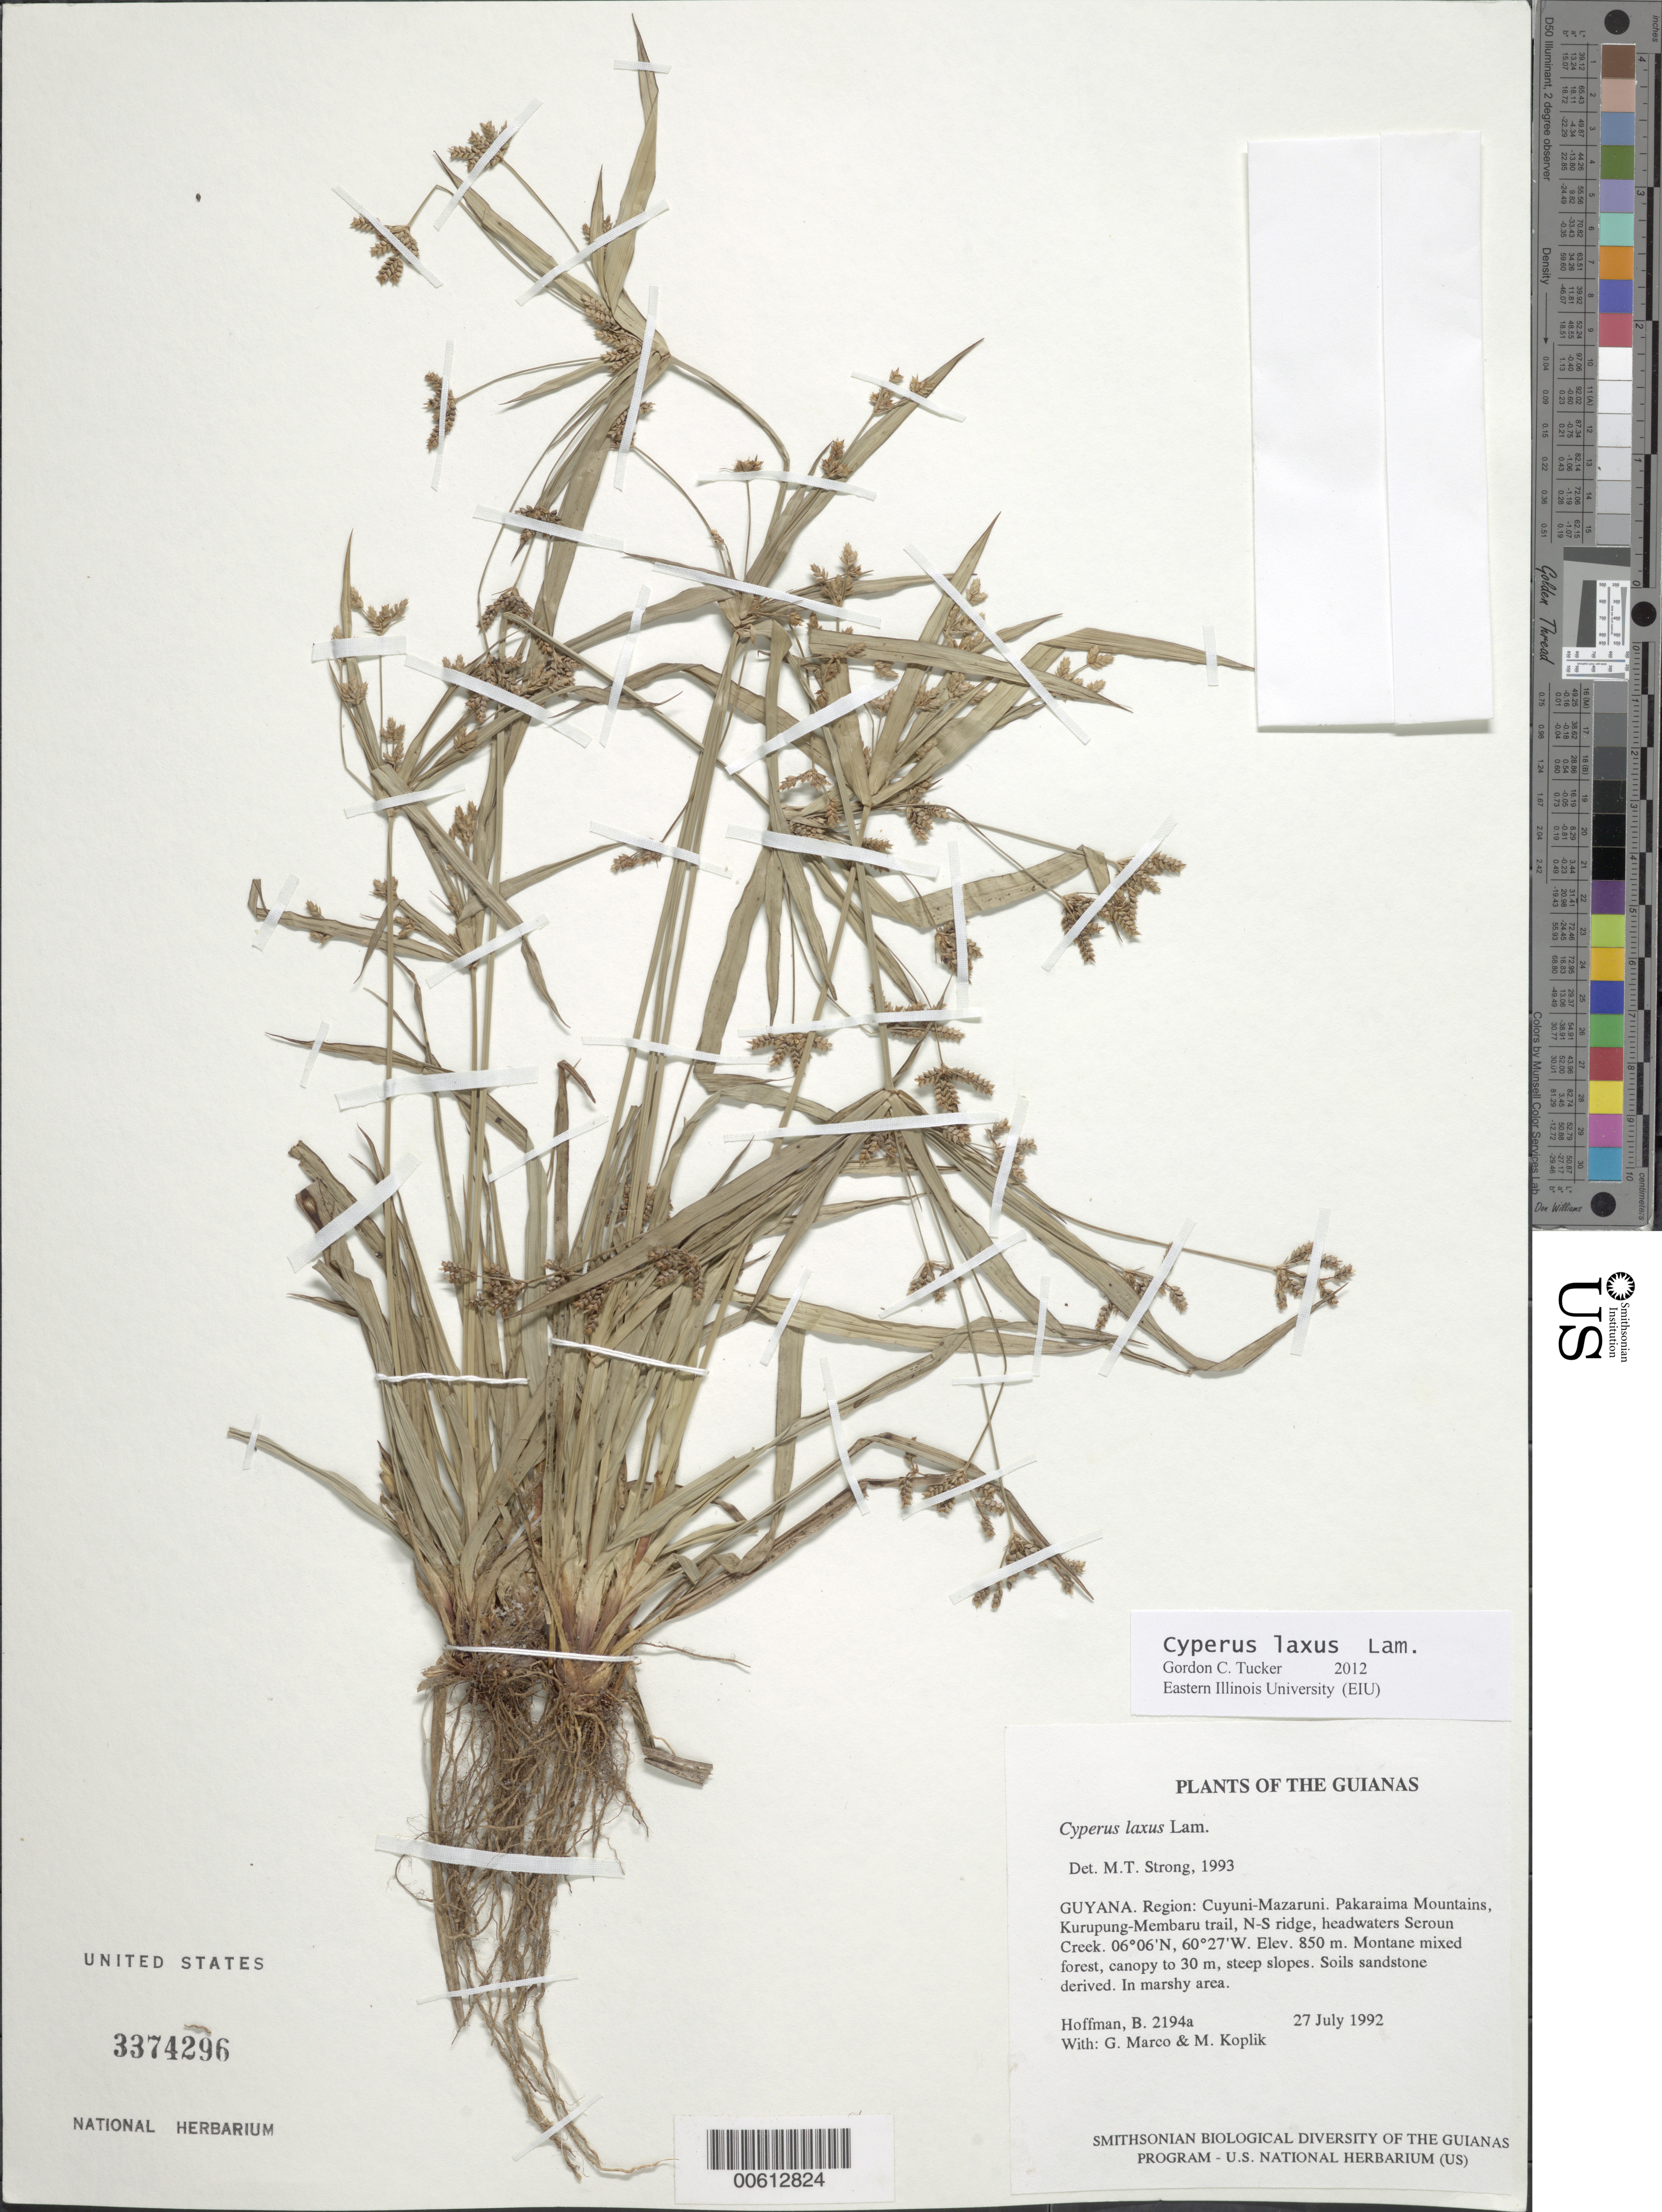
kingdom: Plantae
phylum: Tracheophyta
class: Liliopsida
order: Poales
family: Cyperaceae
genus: Cyperus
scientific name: Cyperus laxus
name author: Lam.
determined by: Tucker, G. C.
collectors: B. Hoffman, G. Marco & M. Koplik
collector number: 2194 a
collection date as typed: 27 July 1992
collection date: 1992-07-27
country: Guyana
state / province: Cuyuni-Mazaruni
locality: Pakaraima Mountains, Kurupung-Membaru trail, N-S ridge, divide between the two watersheds, headwaters Seroun Creek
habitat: Montane mixed forest, canopy to 30 m, steep slopes. Soils sandstone derived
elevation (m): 850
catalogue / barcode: US 3374296